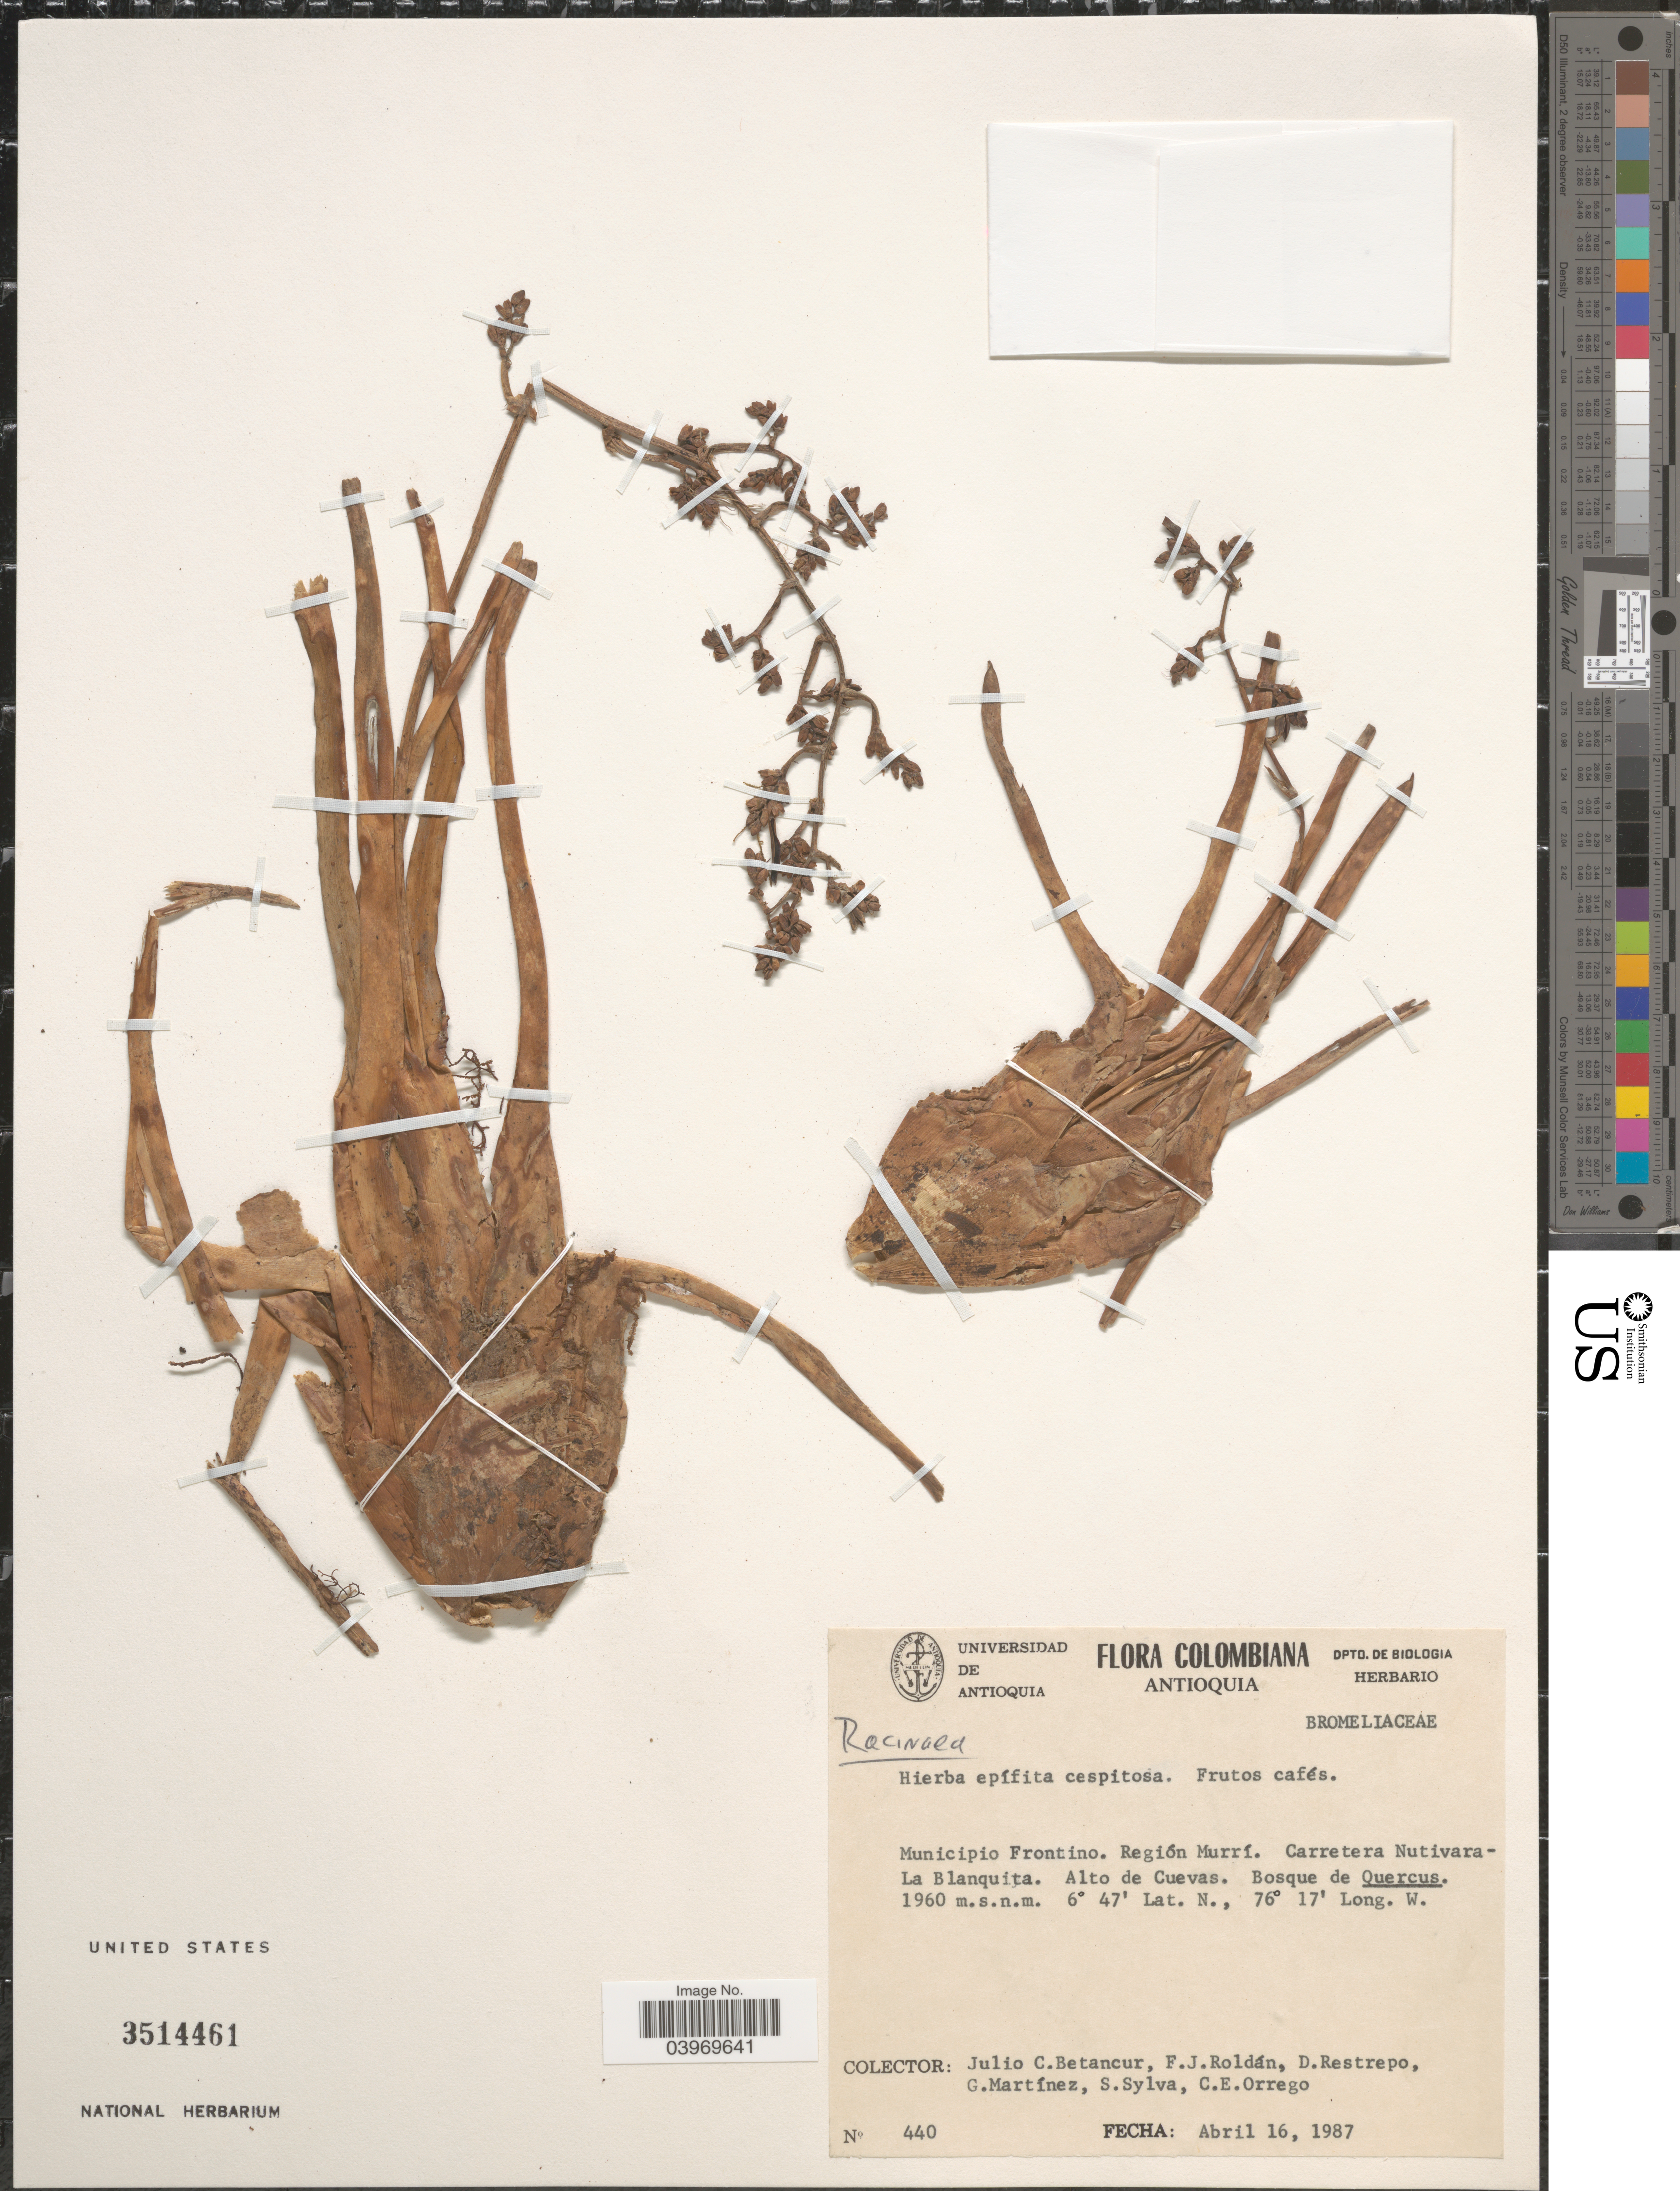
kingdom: Plantae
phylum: Tracheophyta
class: Liliopsida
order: Poales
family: Bromeliaceae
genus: Racinaea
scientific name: Racinaea sp.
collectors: J. C. Betancur, F. J. Roldán, D. Restrepo, G. Martínez & et al.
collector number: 440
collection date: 1987-04-16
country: Colombia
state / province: Antioquia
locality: Municipio Frontino. Región Murrí. Carretera Nutivara-La Blanquita. Alto de Cuavas.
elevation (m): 1960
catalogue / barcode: US 3514461